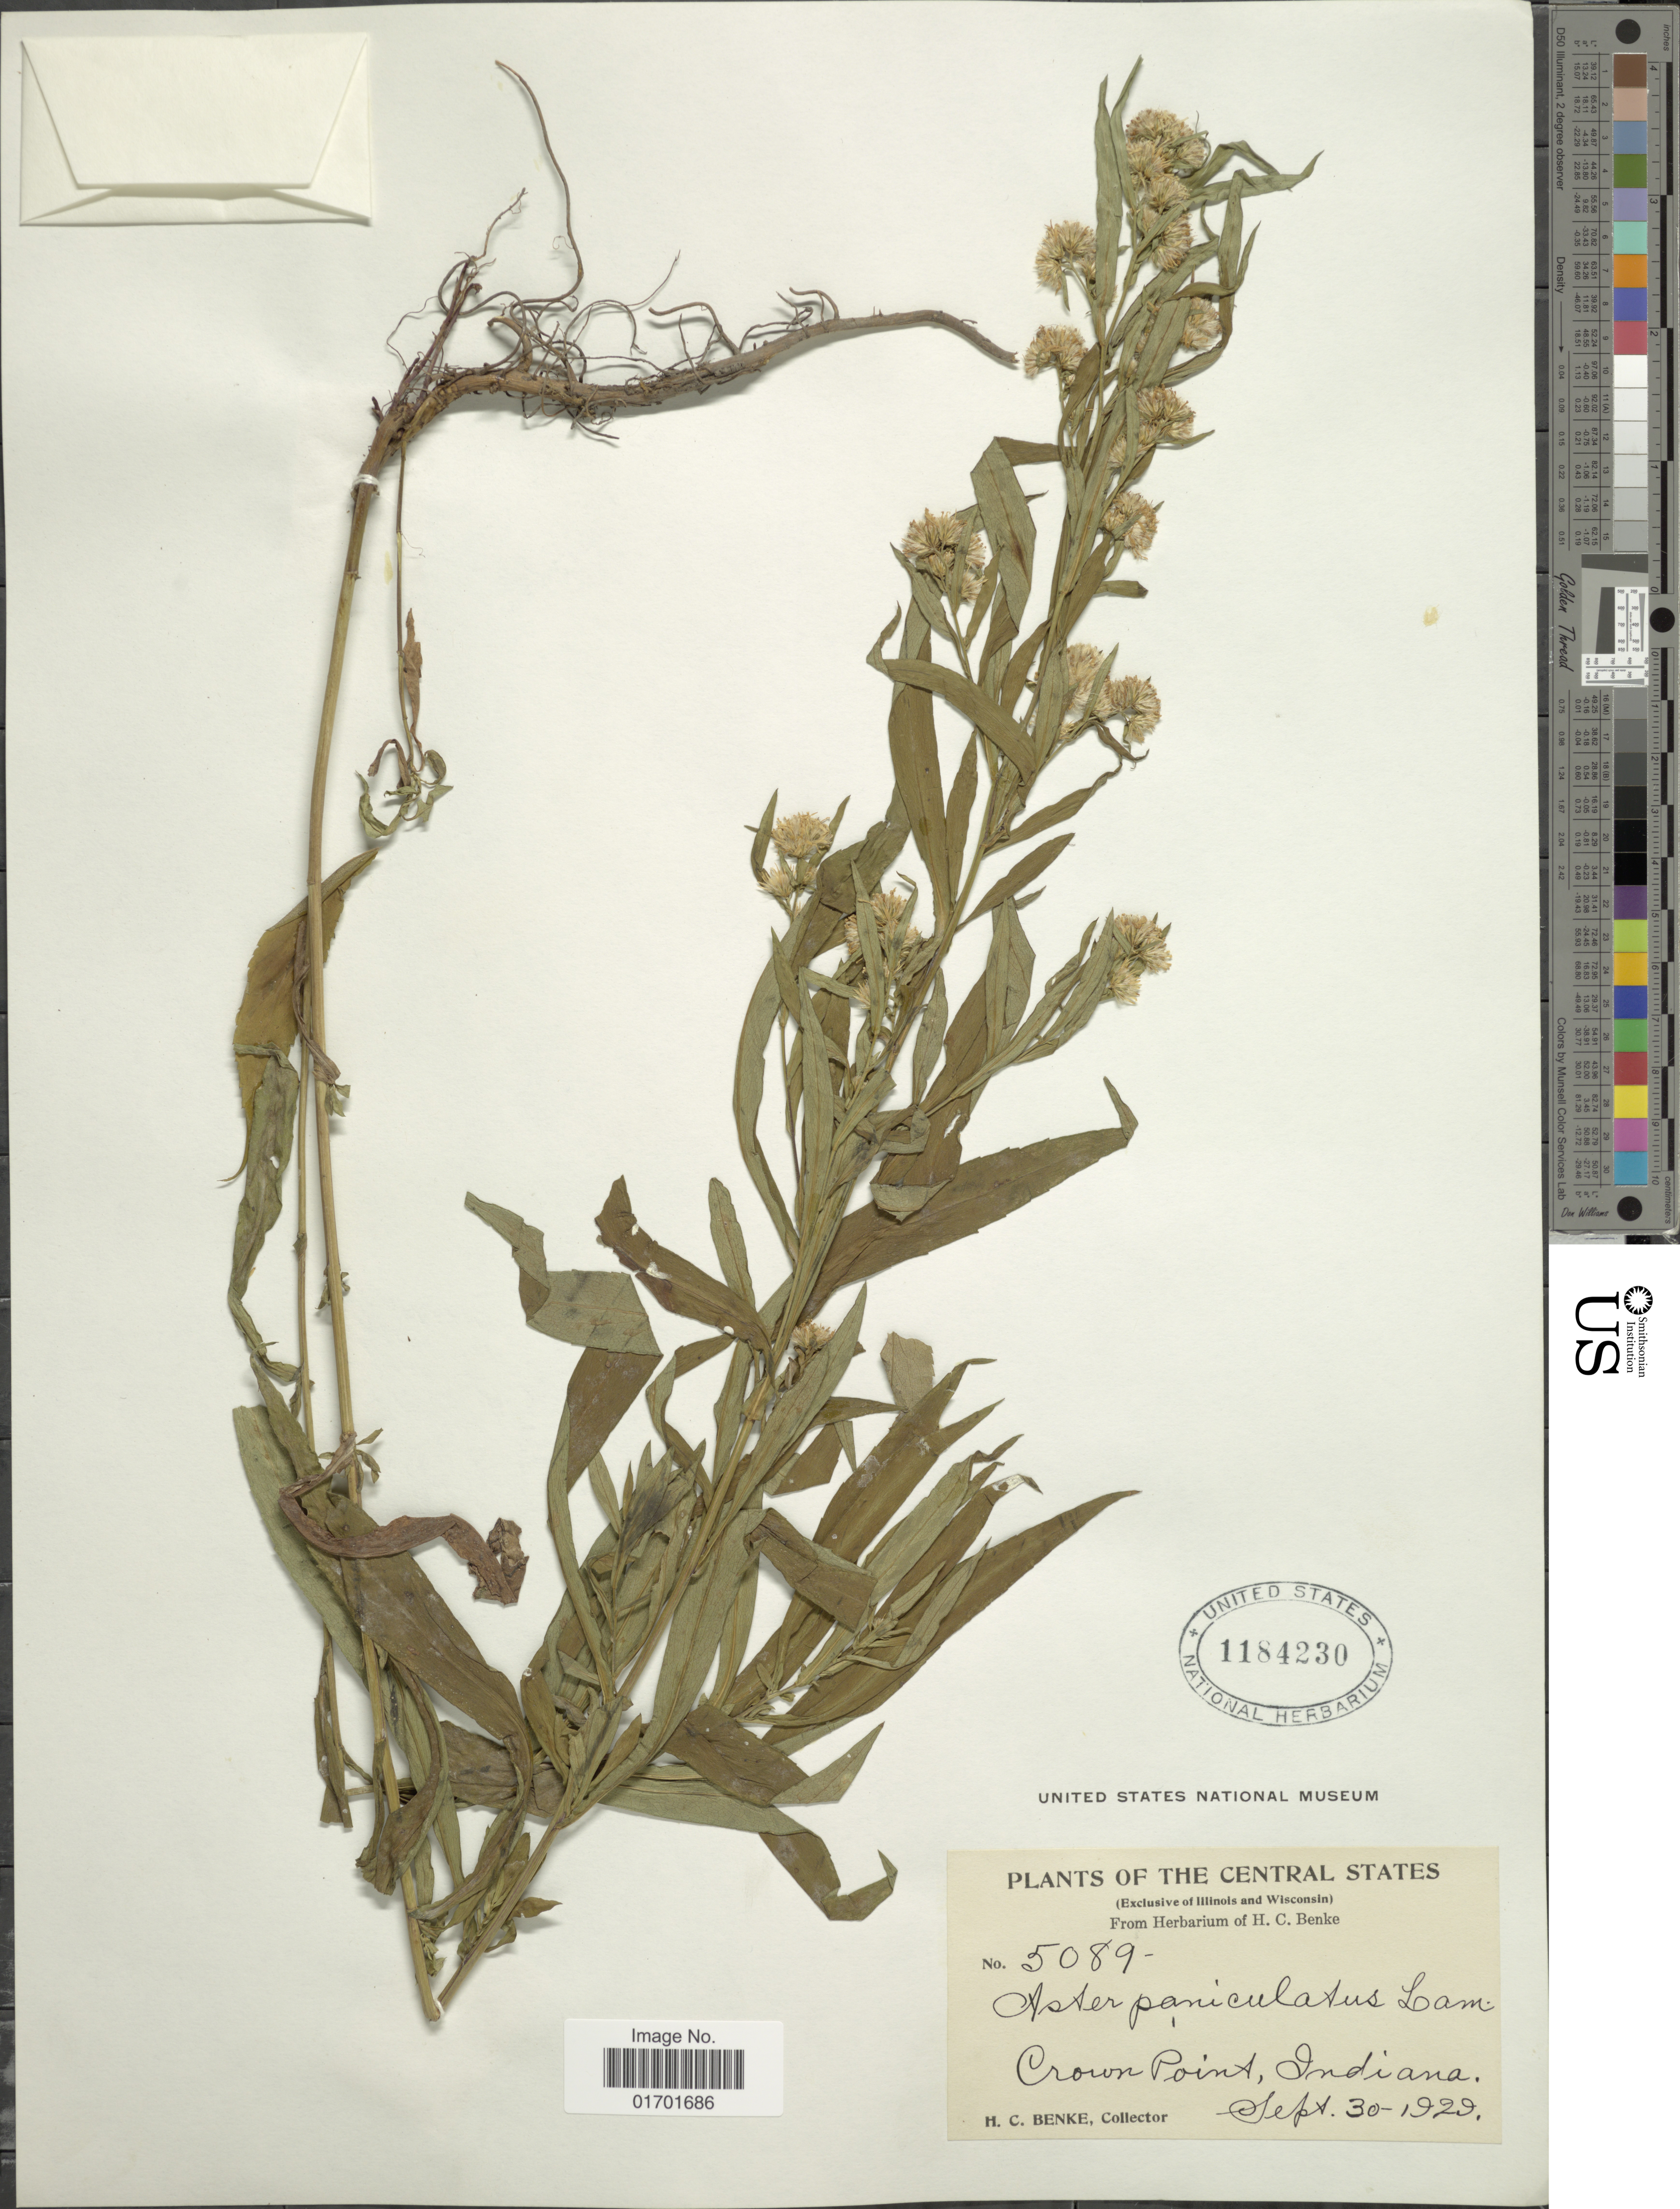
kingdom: Plantae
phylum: Tracheophyta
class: Magnoliopsida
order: Asterales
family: Asteraceae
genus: Symphyotrichum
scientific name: Symphyotrichum lanceolatum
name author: (Willd.) G.L. Nesom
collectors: H. Benke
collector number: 5089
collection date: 1920-09-30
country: United States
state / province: Indiana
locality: The Central States, Crown Point.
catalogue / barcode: US 1184230